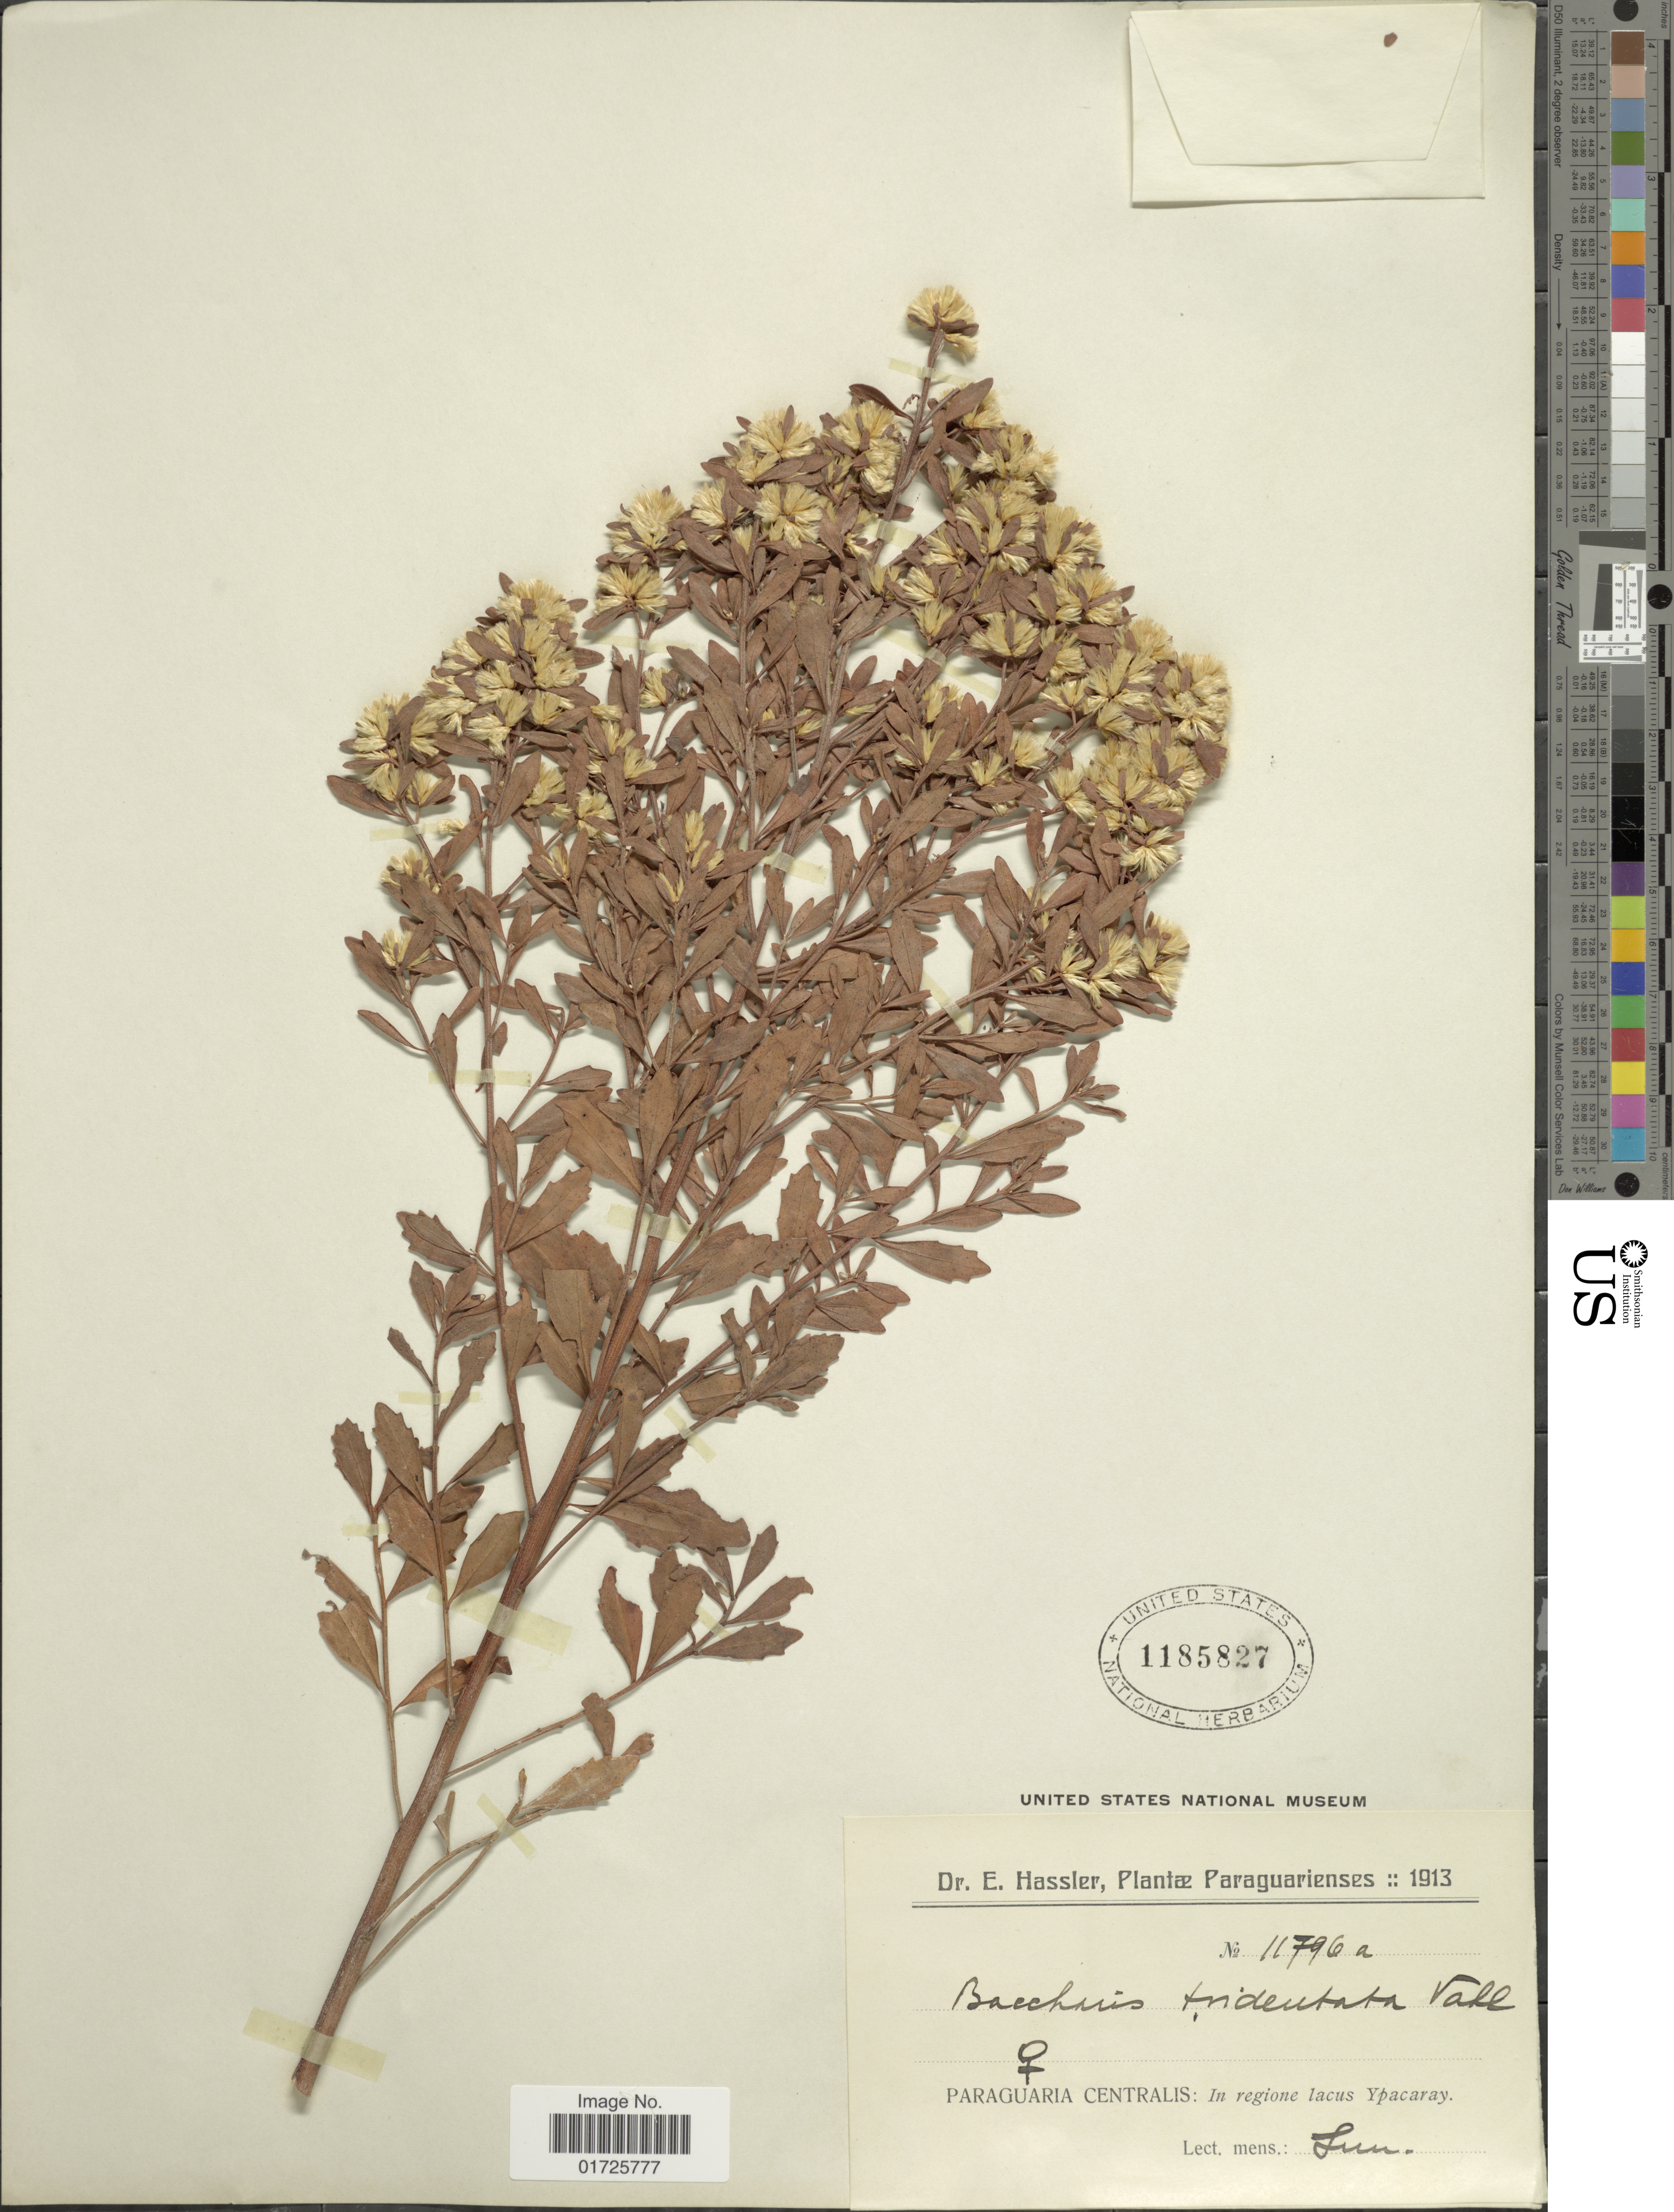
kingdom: Plantae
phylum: Tracheophyta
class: Magnoliopsida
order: Asterales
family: Asteraceae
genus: Baccharis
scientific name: Baccharis pauciflosculosa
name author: DC.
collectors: E. Hassler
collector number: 11796a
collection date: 1913-06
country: Paraguay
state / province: Central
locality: Paraguaria Centralis: In regione lacus Ypacaray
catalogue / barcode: US 1185827